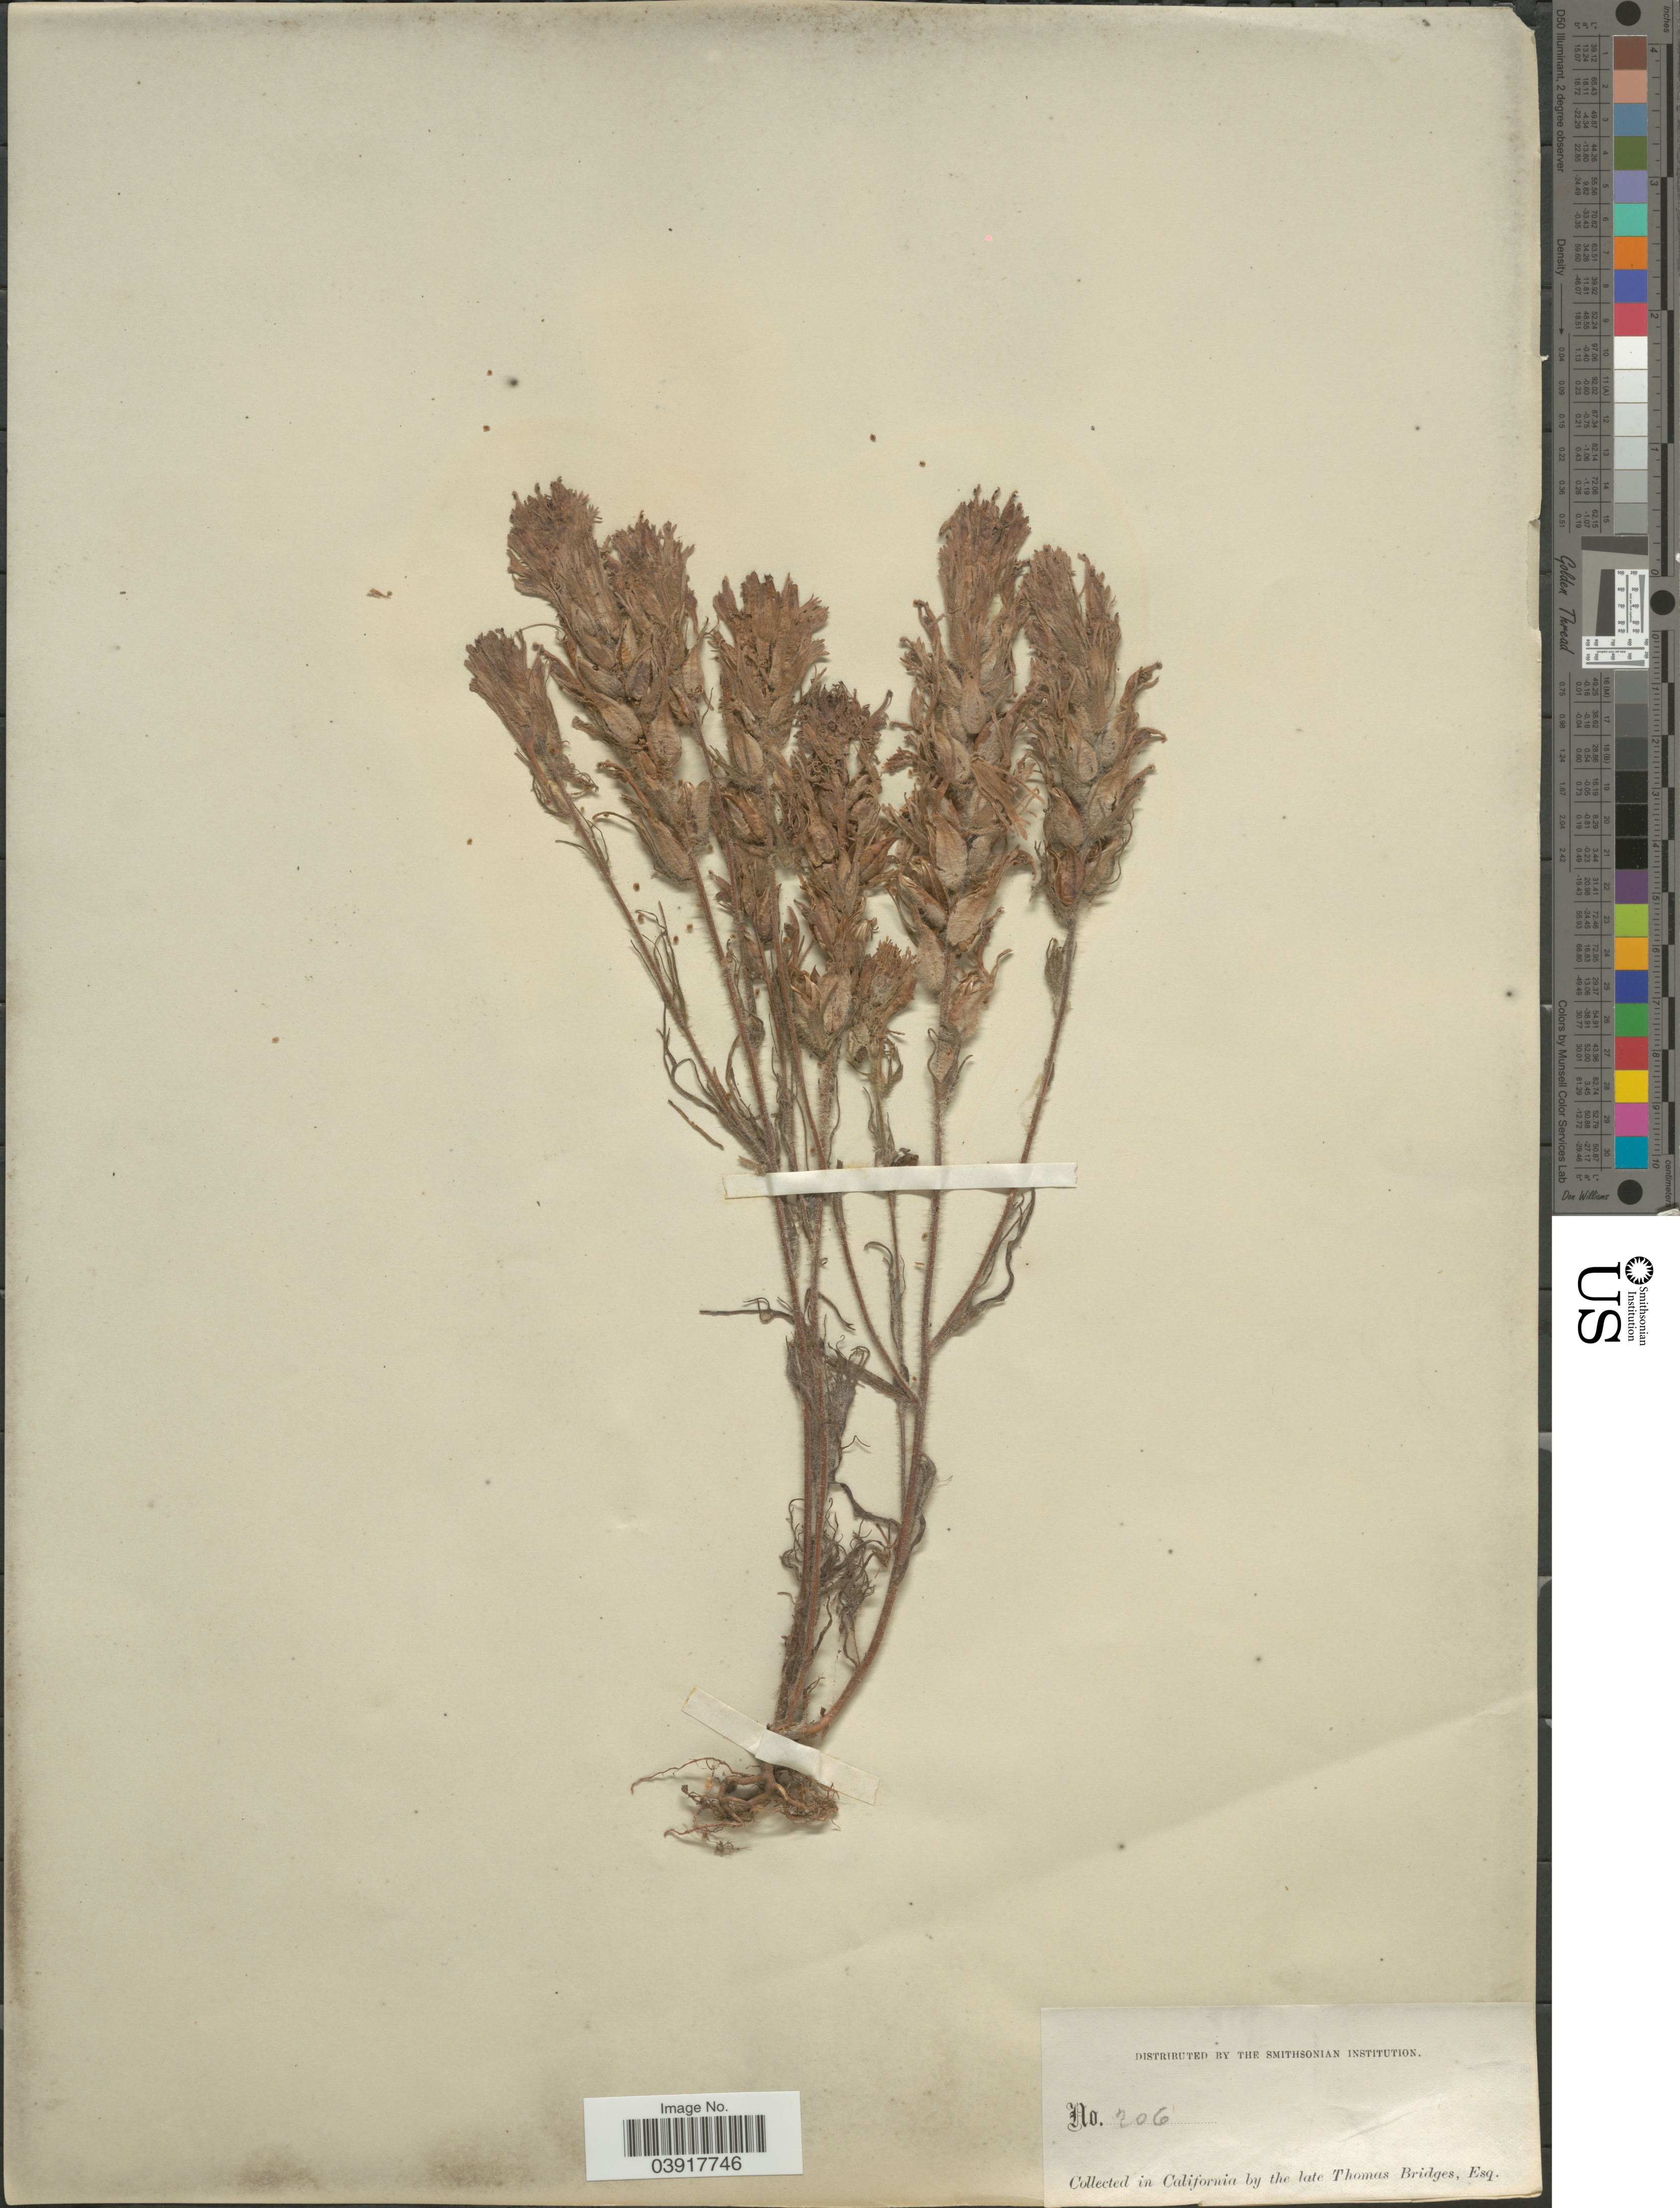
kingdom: Plantae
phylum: Tracheophyta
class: Magnoliopsida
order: Lamiales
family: Orobanchaceae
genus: Orthocarpus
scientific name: Orthocarpus purpurascens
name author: Benth.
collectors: T. Bridges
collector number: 206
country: United States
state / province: California